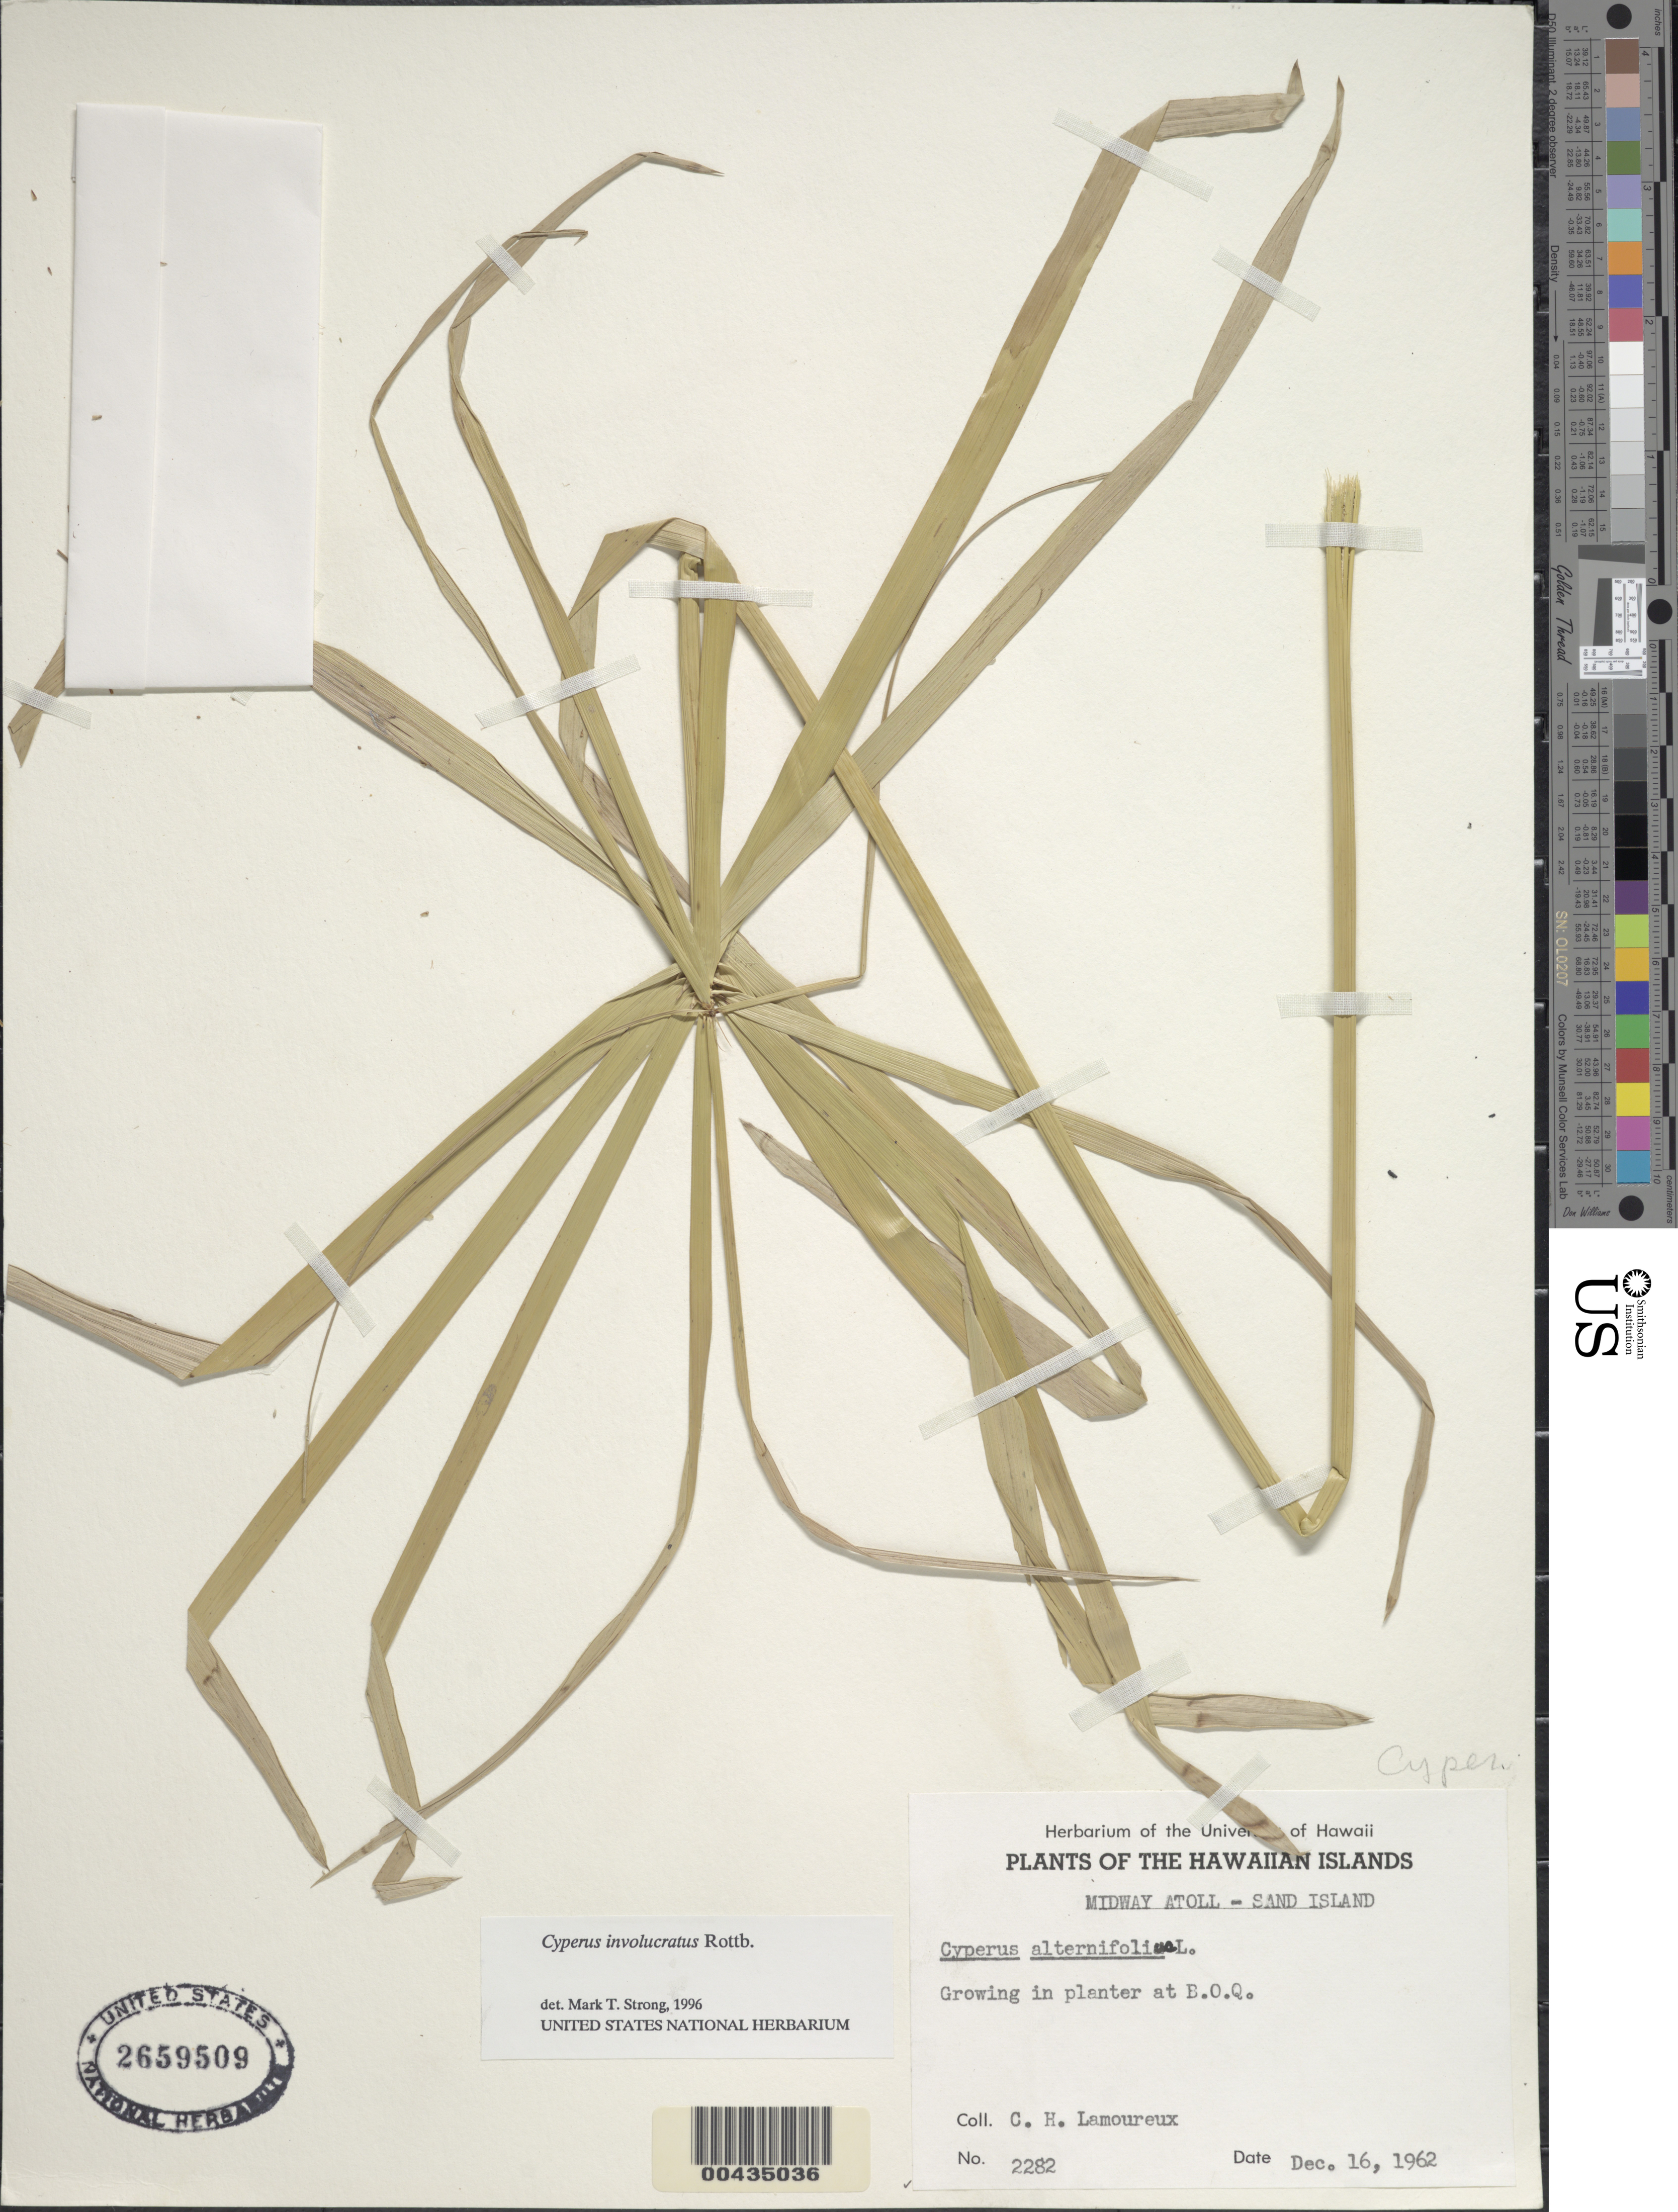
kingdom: Plantae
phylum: Tracheophyta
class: Liliopsida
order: Poales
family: Cyperaceae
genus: Cyperus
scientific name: Cyperus involucratus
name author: Rottb.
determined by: Strong, M. T., (US), Smithsonian Institution - National Museum of Natural History (UNITED STATES)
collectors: C. H. Lamoureux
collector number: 2282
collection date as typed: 16 Dec 1962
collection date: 1962-12-16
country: U.S. Administered Pacific Islands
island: Midway Atoll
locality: In planter at B.O.Q., Sand Islet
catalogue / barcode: US 2659509